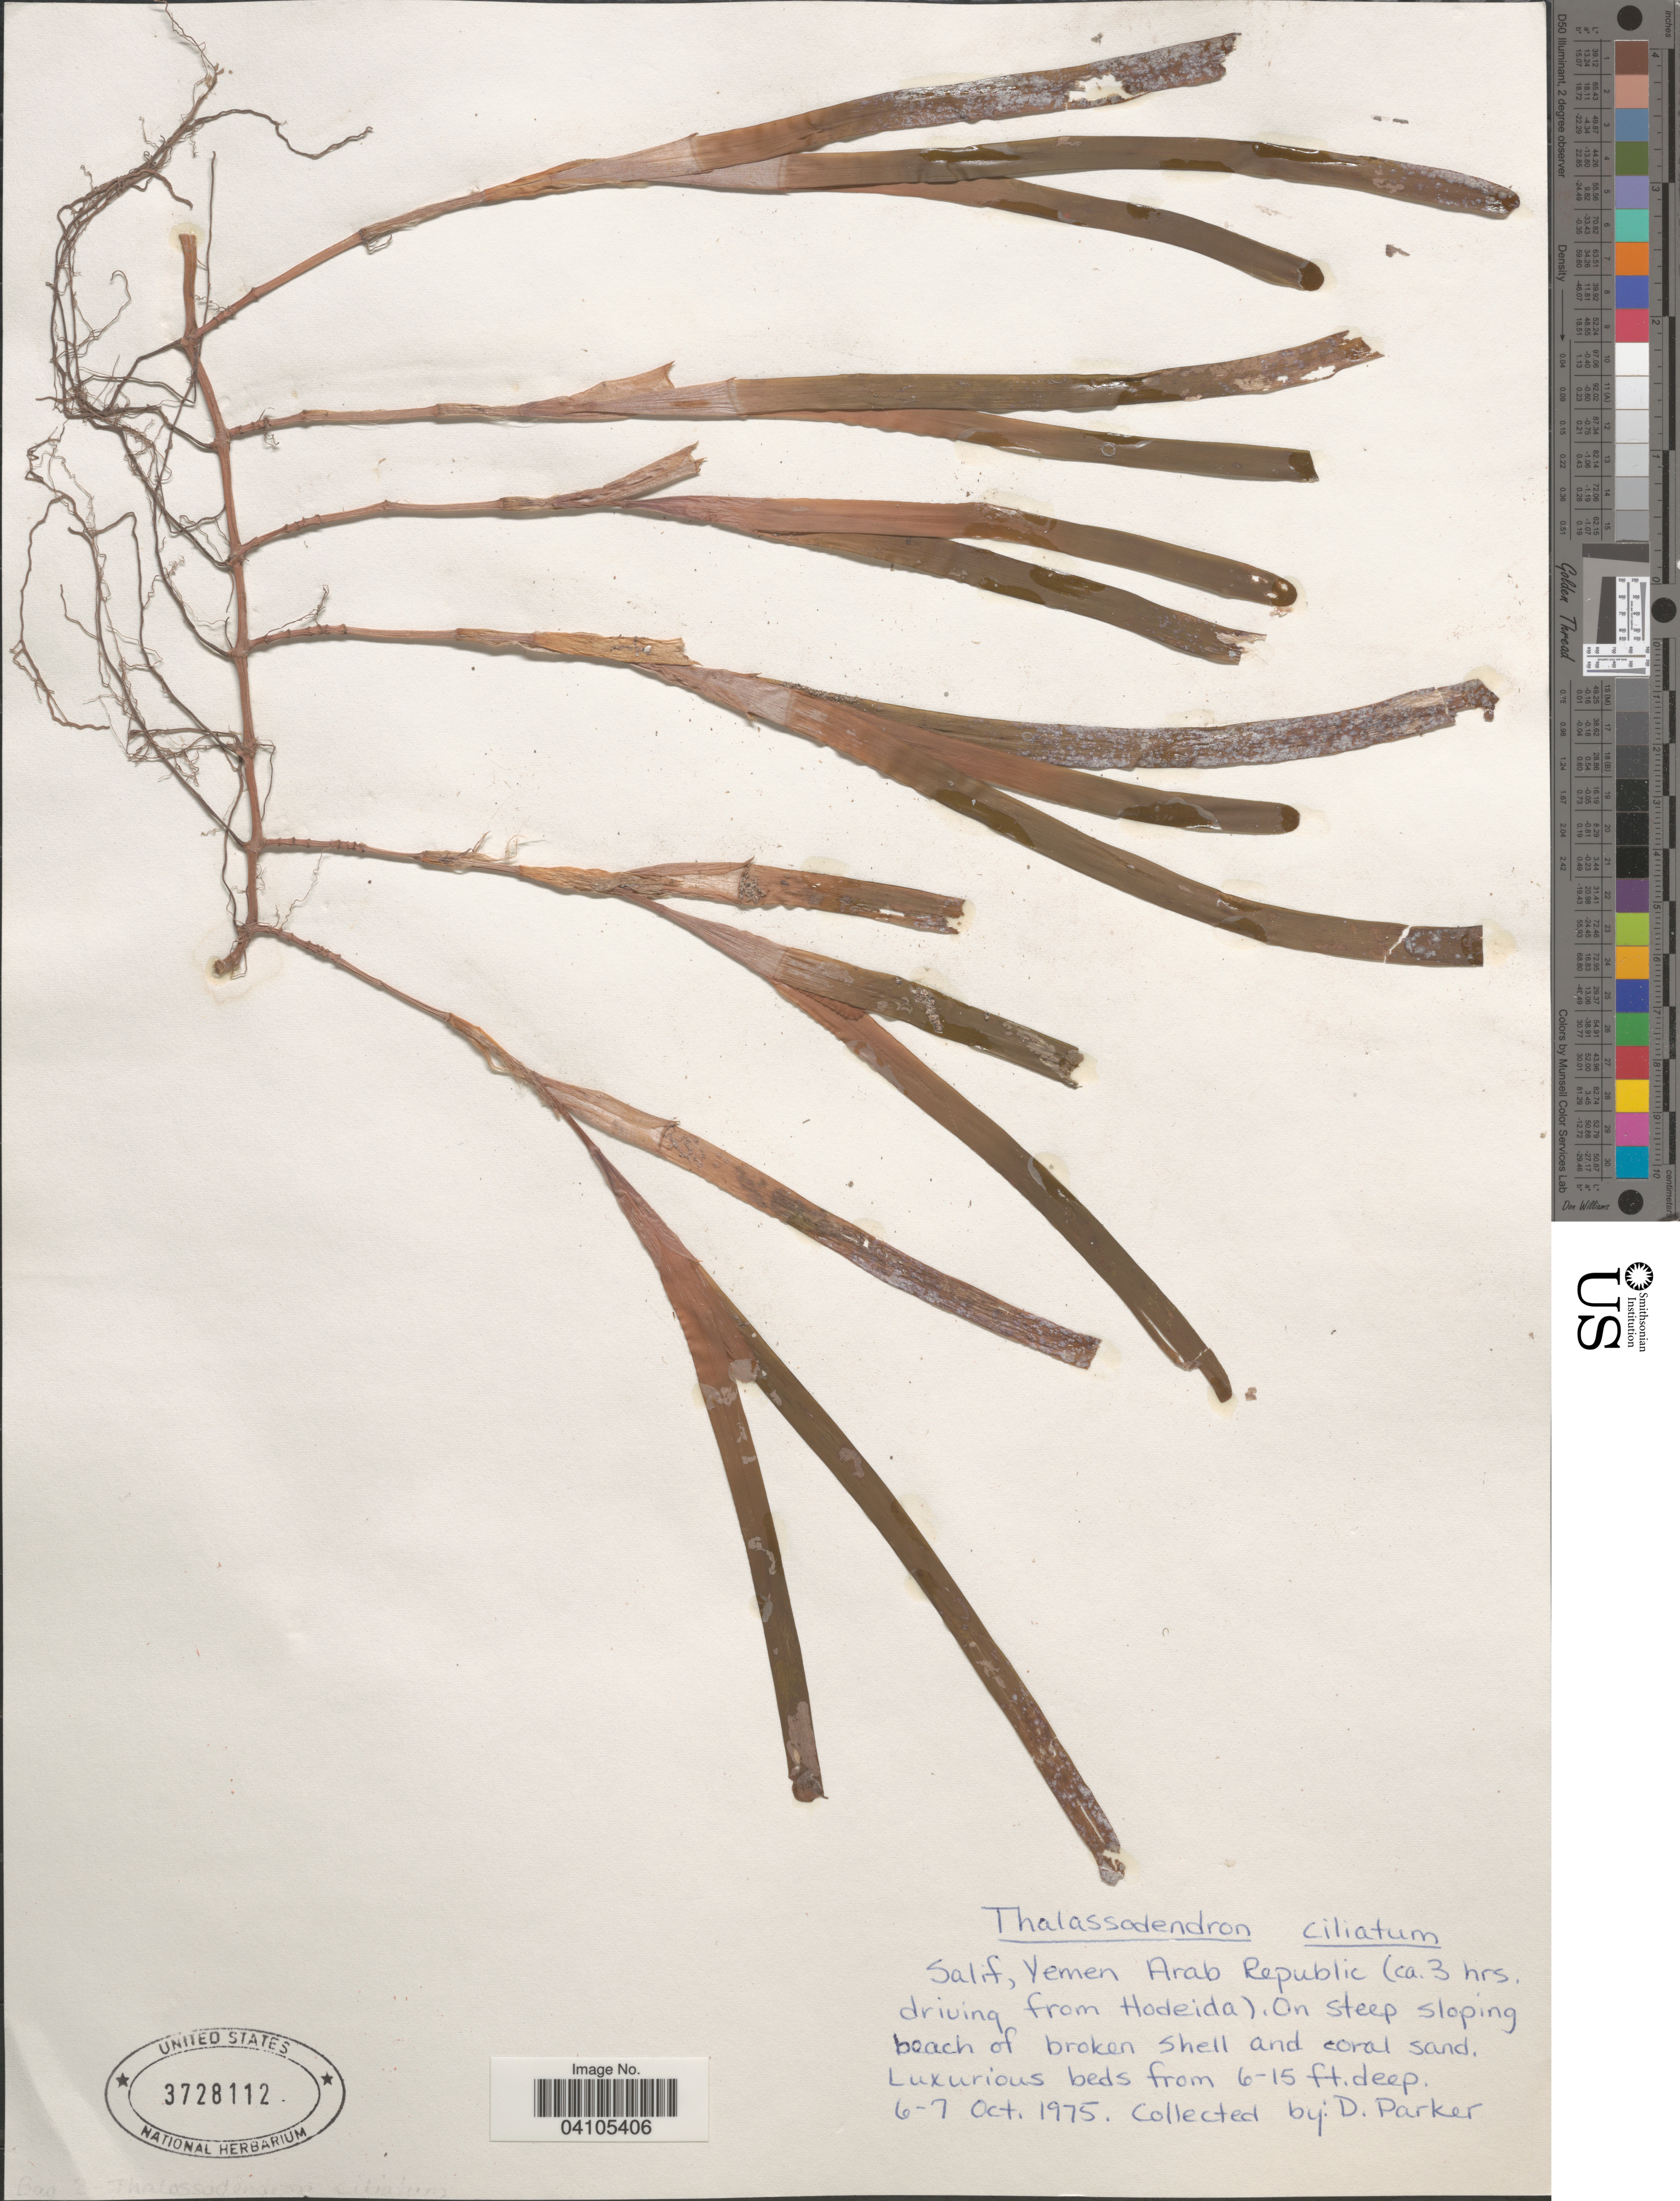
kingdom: Plantae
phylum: Tracheophyta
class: Liliopsida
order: Alismatales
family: Cymodoceaceae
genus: Thalassodendron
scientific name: Thalassodendron ciliatum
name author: (Forssk.) Hartog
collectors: D. Parker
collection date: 1975-10-06/1975-10-07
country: Yemen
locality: Salif, Yemen Arab Republic (ca. 3 hrs. driving from Hodeida).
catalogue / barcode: US 3728112